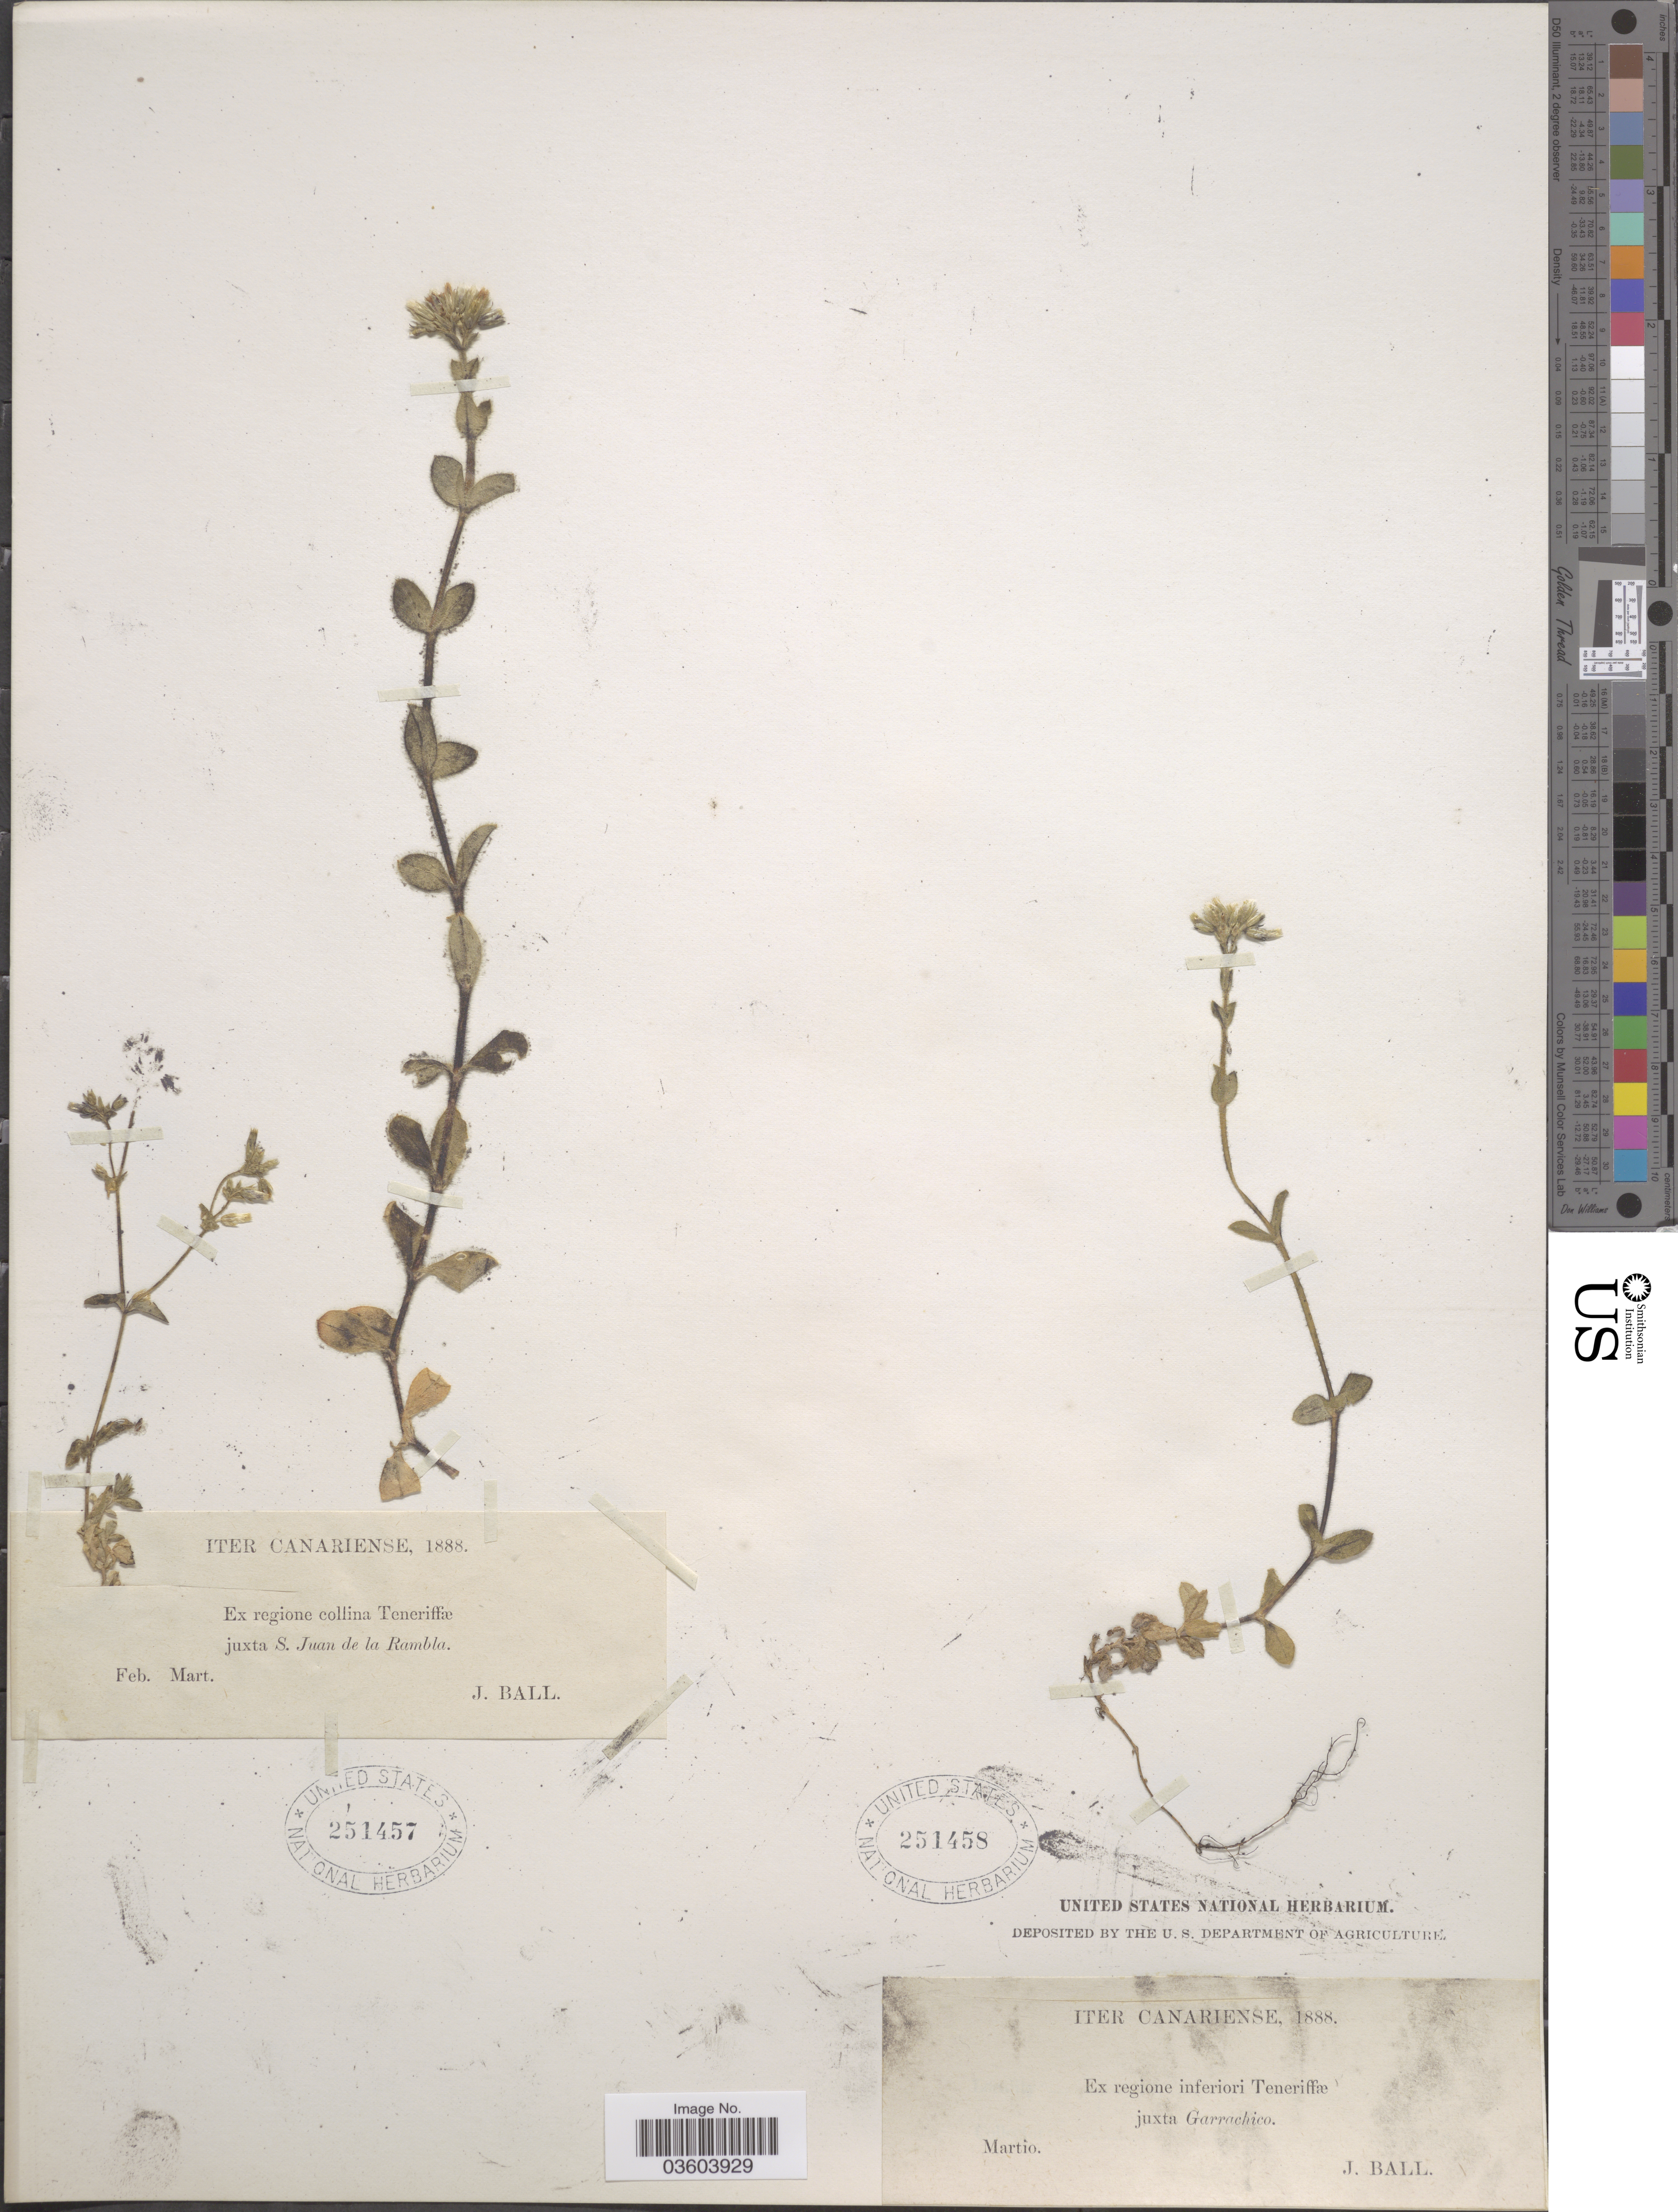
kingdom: Plantae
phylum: Tracheophyta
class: Magnoliopsida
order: Caryophyllales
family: Caryophyllaceae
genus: Cerastium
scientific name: Cerastium sp.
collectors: J. Ball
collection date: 1888-02/1888-03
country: Spain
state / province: Canarias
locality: Iter Canariense. Ex regione collina Teneriffæ juxta S. Juan de la Rambla.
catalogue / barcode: US 251457